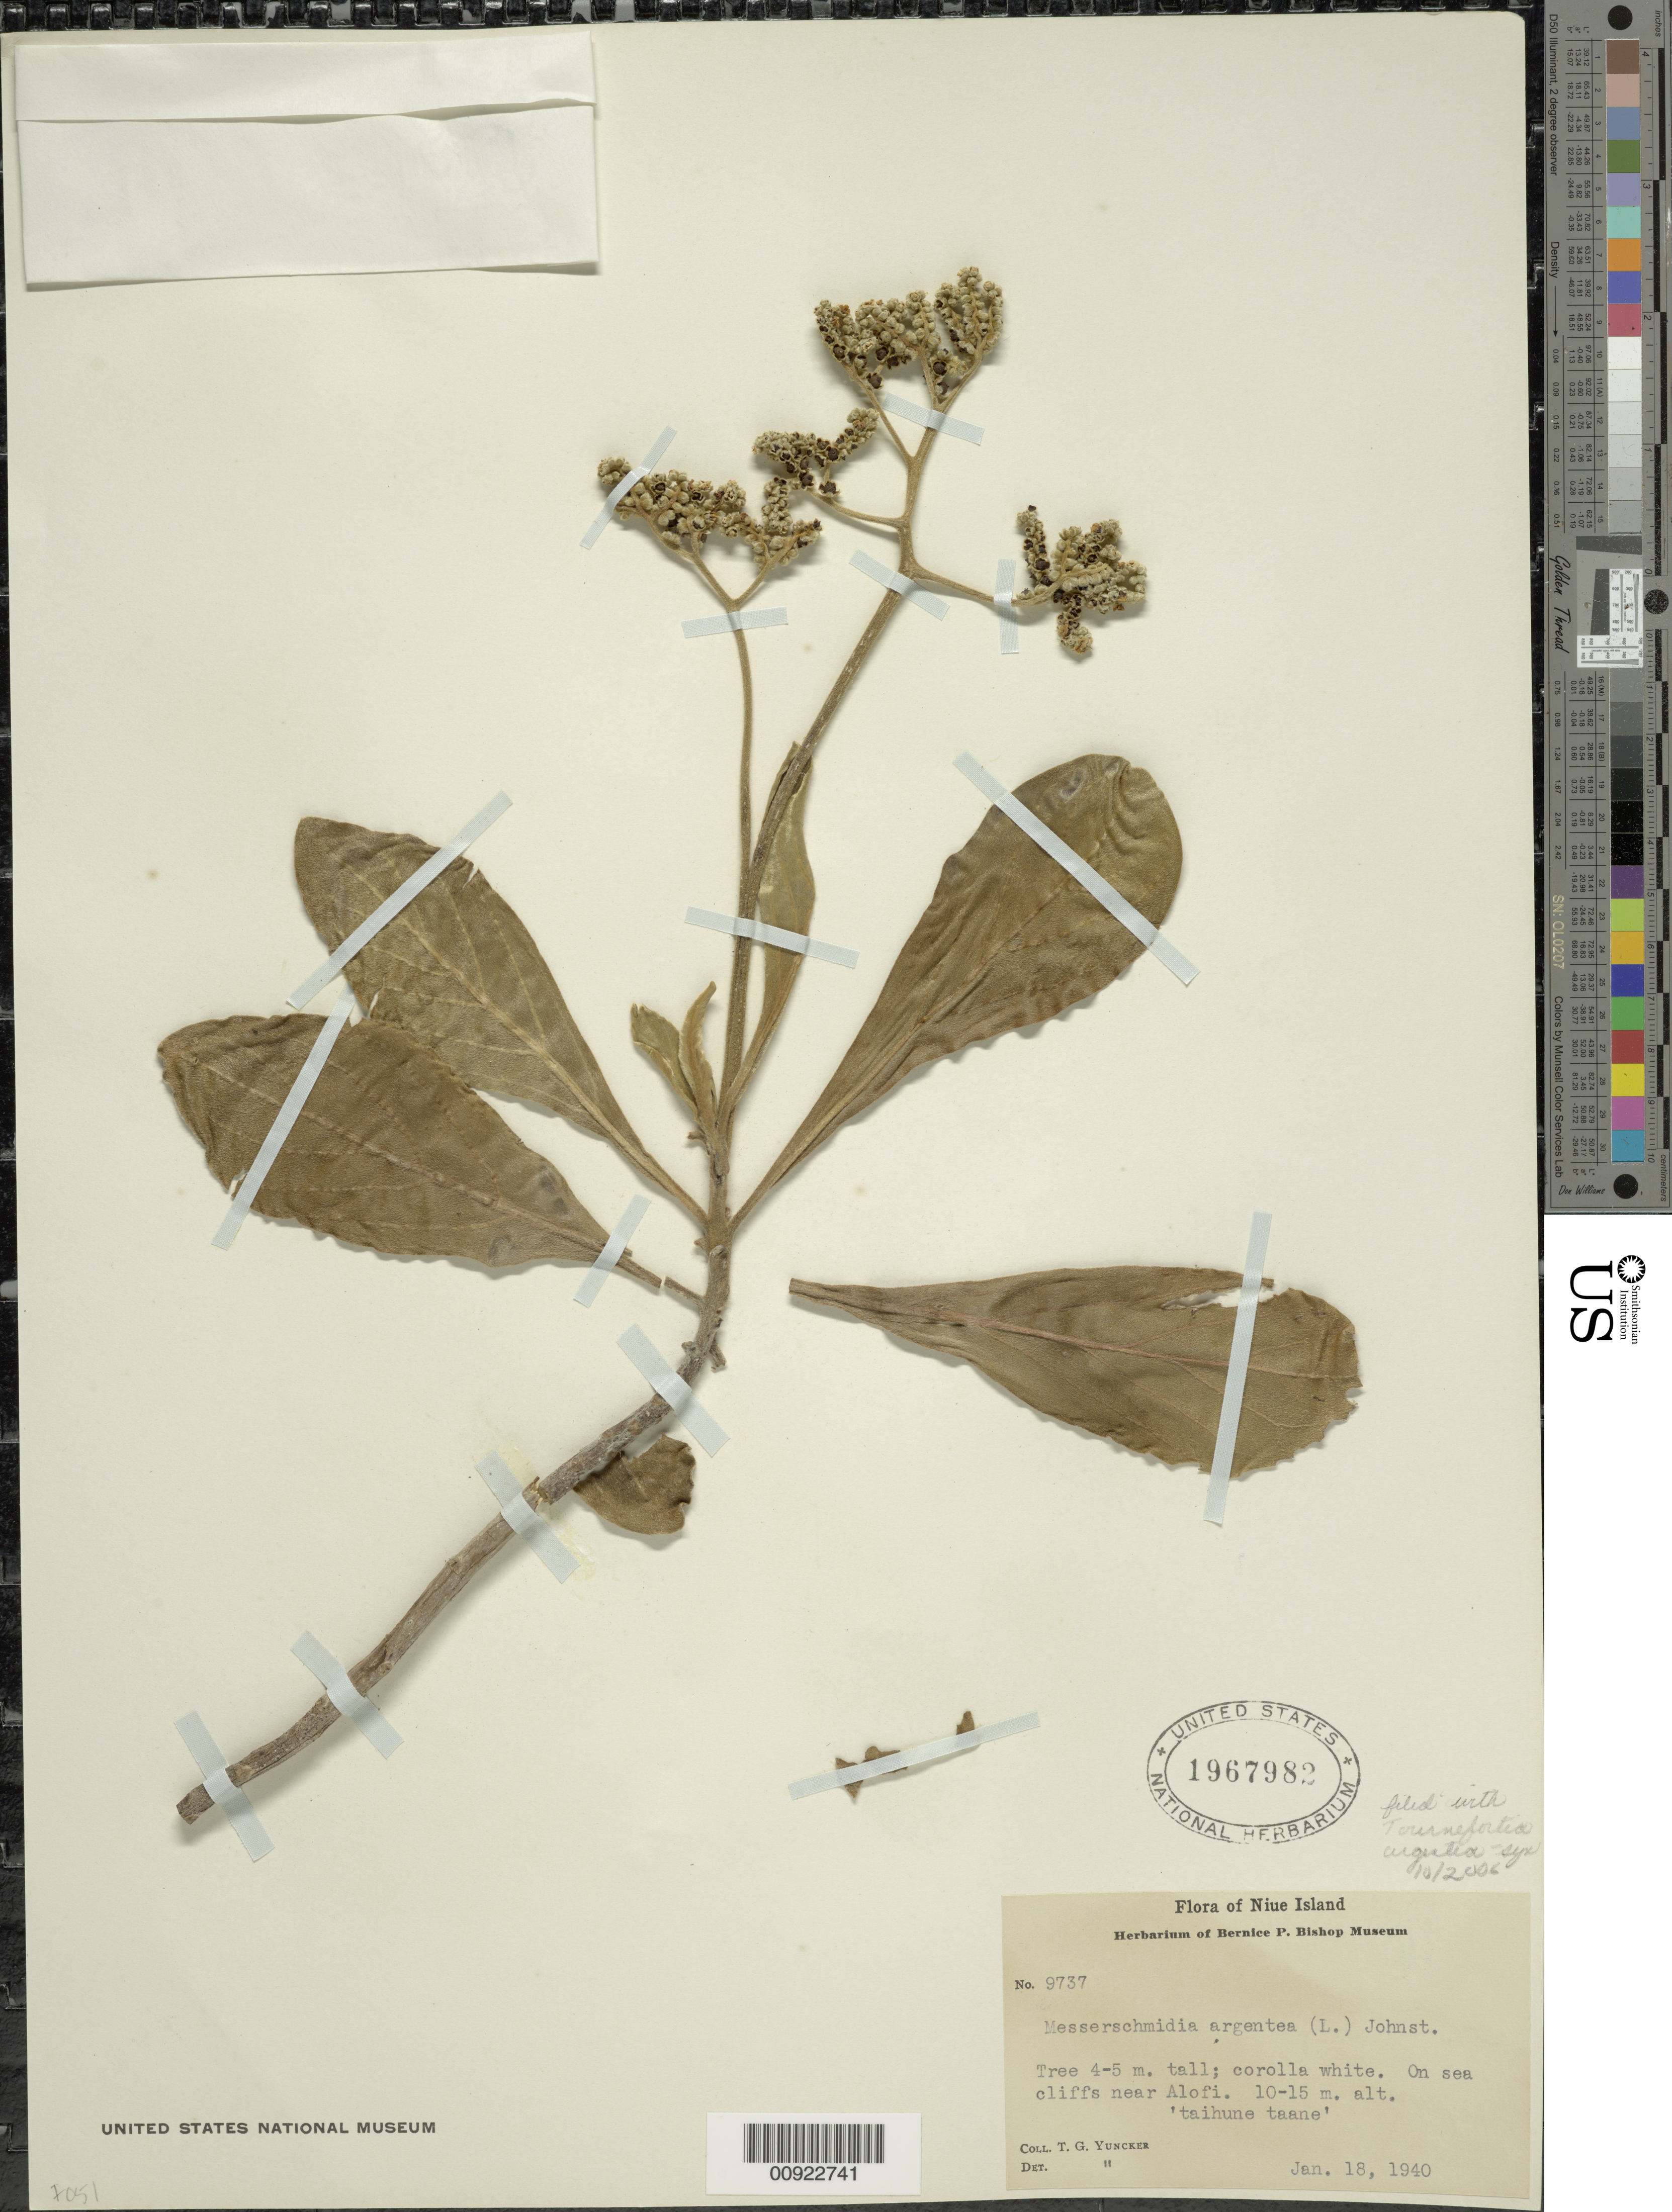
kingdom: Plantae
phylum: Tracheophyta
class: Magnoliopsida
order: Boraginales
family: Heliotropiaceae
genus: Heliotropium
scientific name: Heliotropium arboreum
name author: (Blanco) Mabberley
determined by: Wagner, W. L., (BOT), Smithsonian Institution - National Museum of Natural History (UNITED STATES)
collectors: T. G. Yuncker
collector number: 9737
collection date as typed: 18 Jan 1940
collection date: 1940-01-18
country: Niue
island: Niue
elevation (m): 10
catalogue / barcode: US 1967982